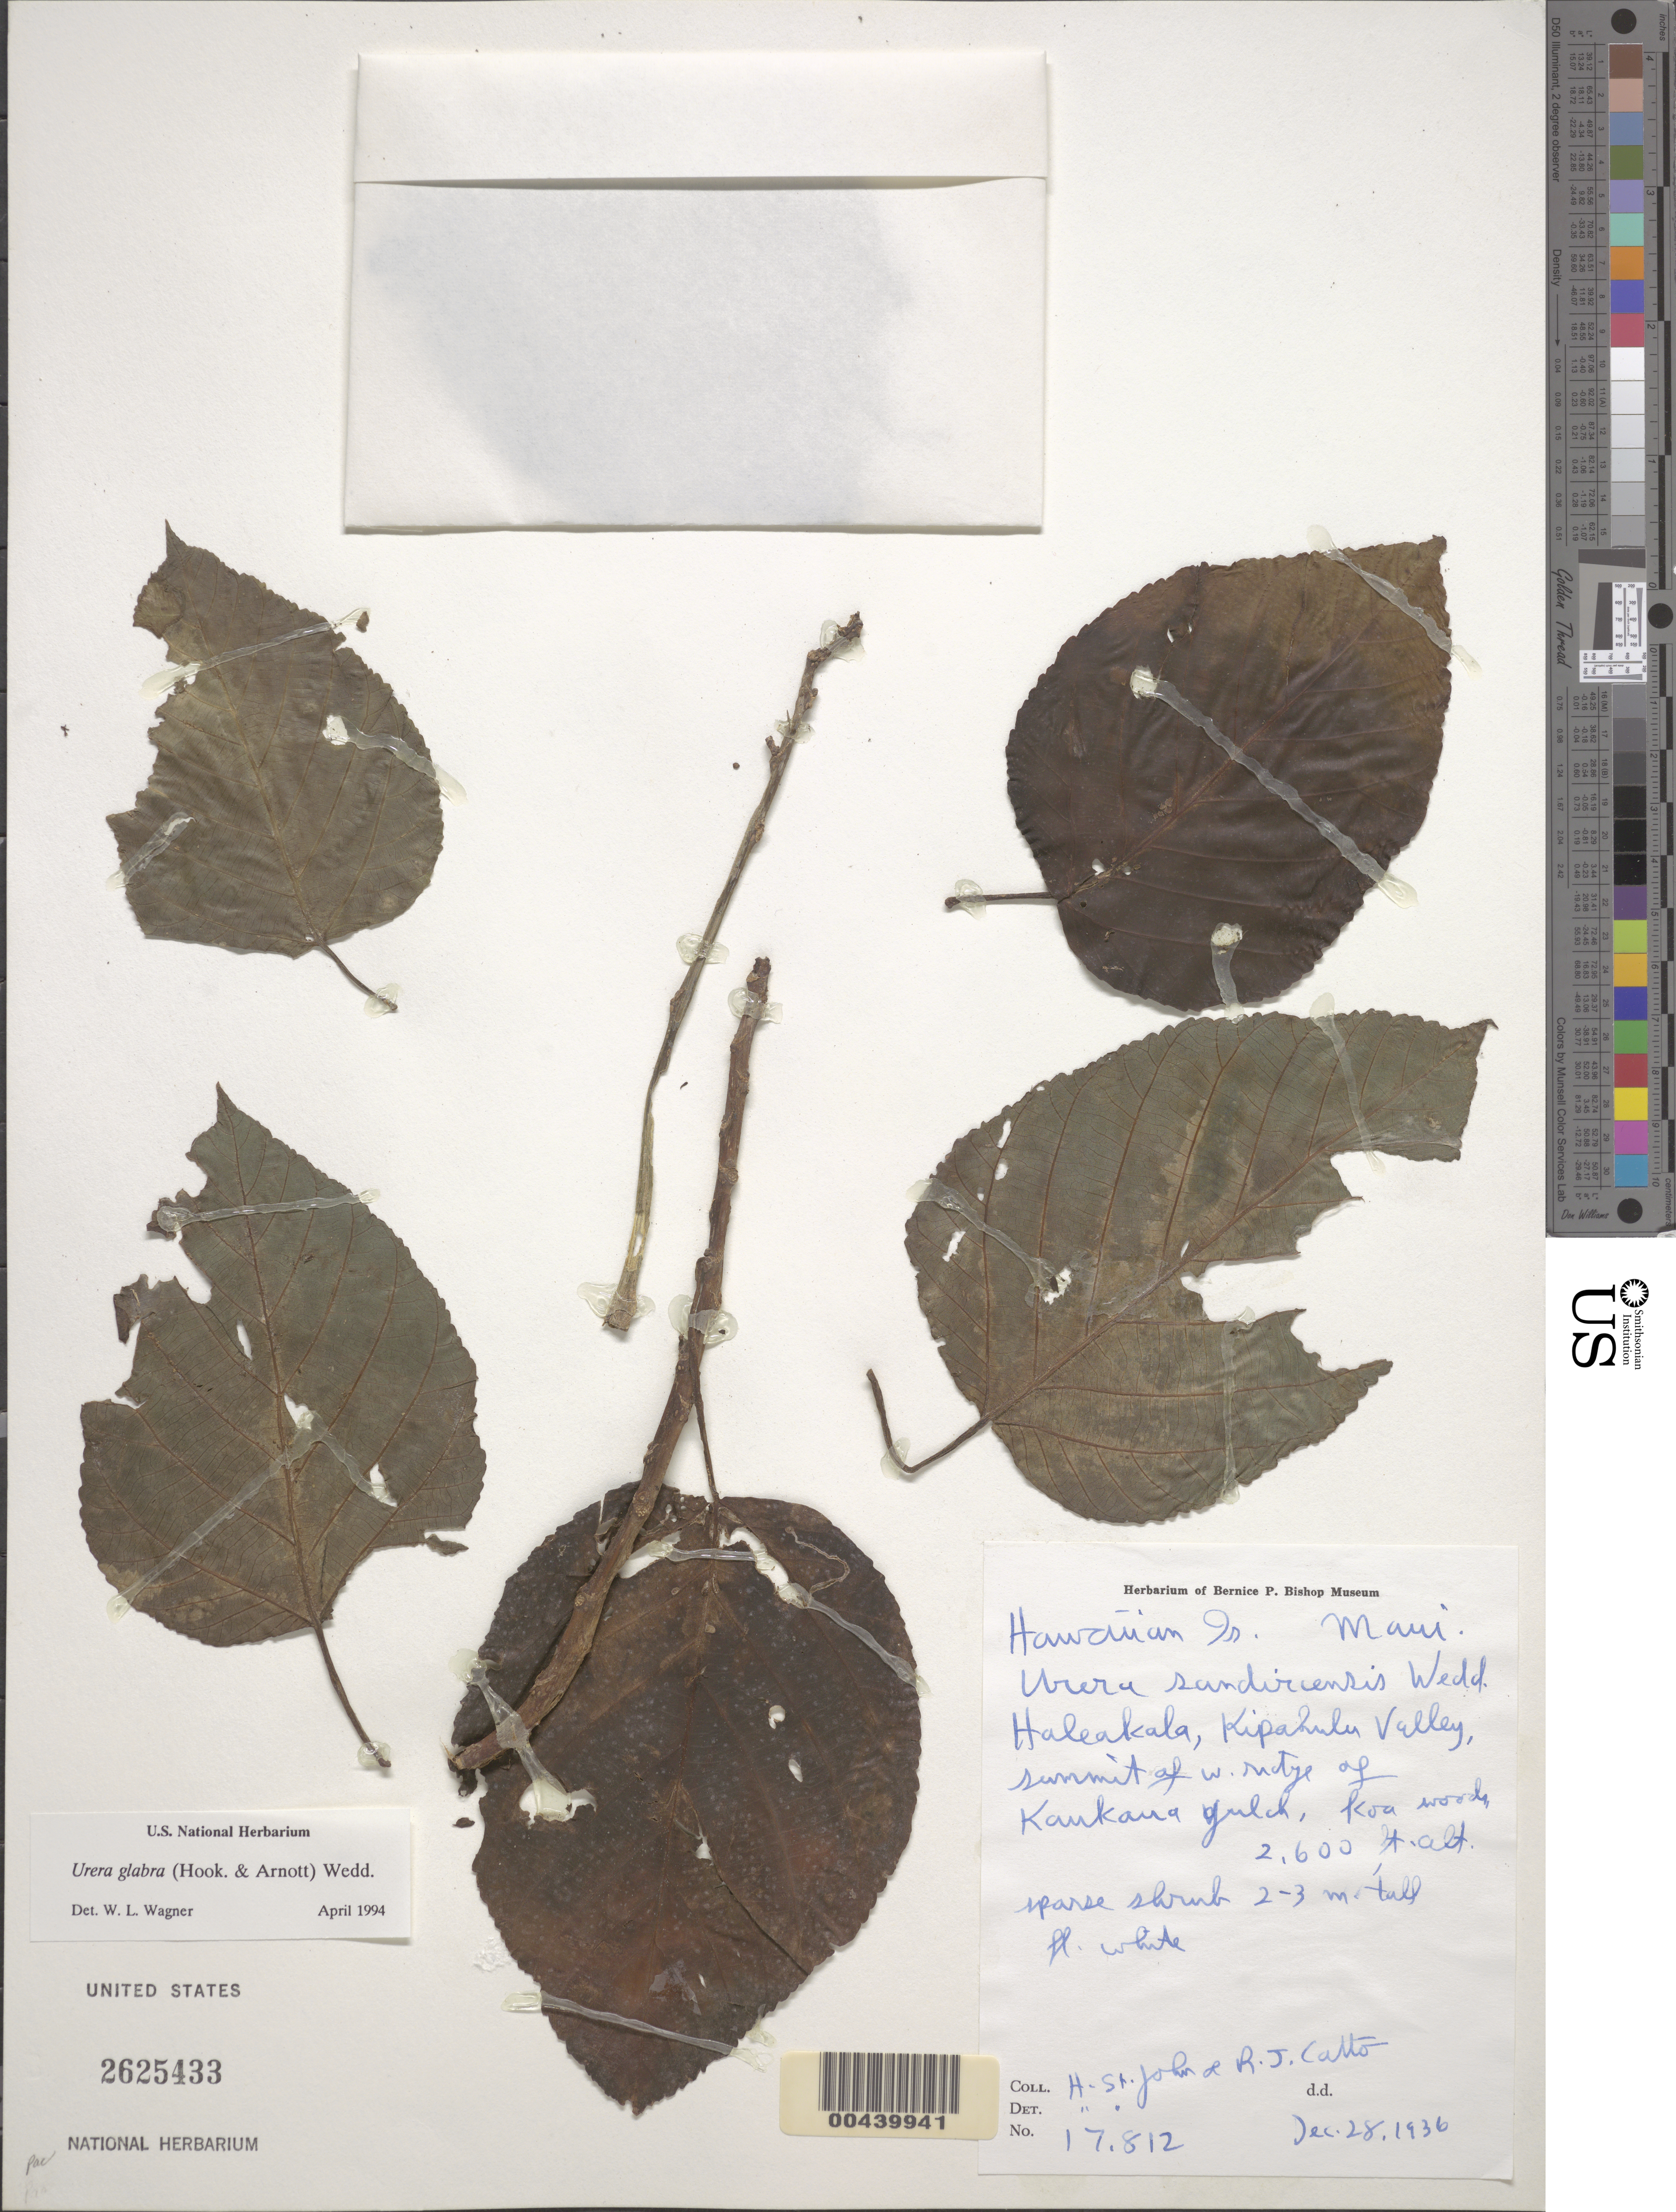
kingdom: Plantae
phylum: Tracheophyta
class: Magnoliopsida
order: Rosales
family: Urticaceae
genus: Touchardia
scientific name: Touchardia oahuensis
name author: T. Wells & A. K. Monro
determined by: Wagner, W. L., (BOT), Smithsonian Institution - National Museum of Natural History (UNITED STATES)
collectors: H. St. John & R. Catto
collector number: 17812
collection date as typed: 28 Dec 1936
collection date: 1936-12-28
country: United States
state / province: Hawaii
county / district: Maui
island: Maui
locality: Haleakala, Kipahulu Valley, summit of W ridge of Kaukaua Gulch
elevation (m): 792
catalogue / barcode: US 2625433